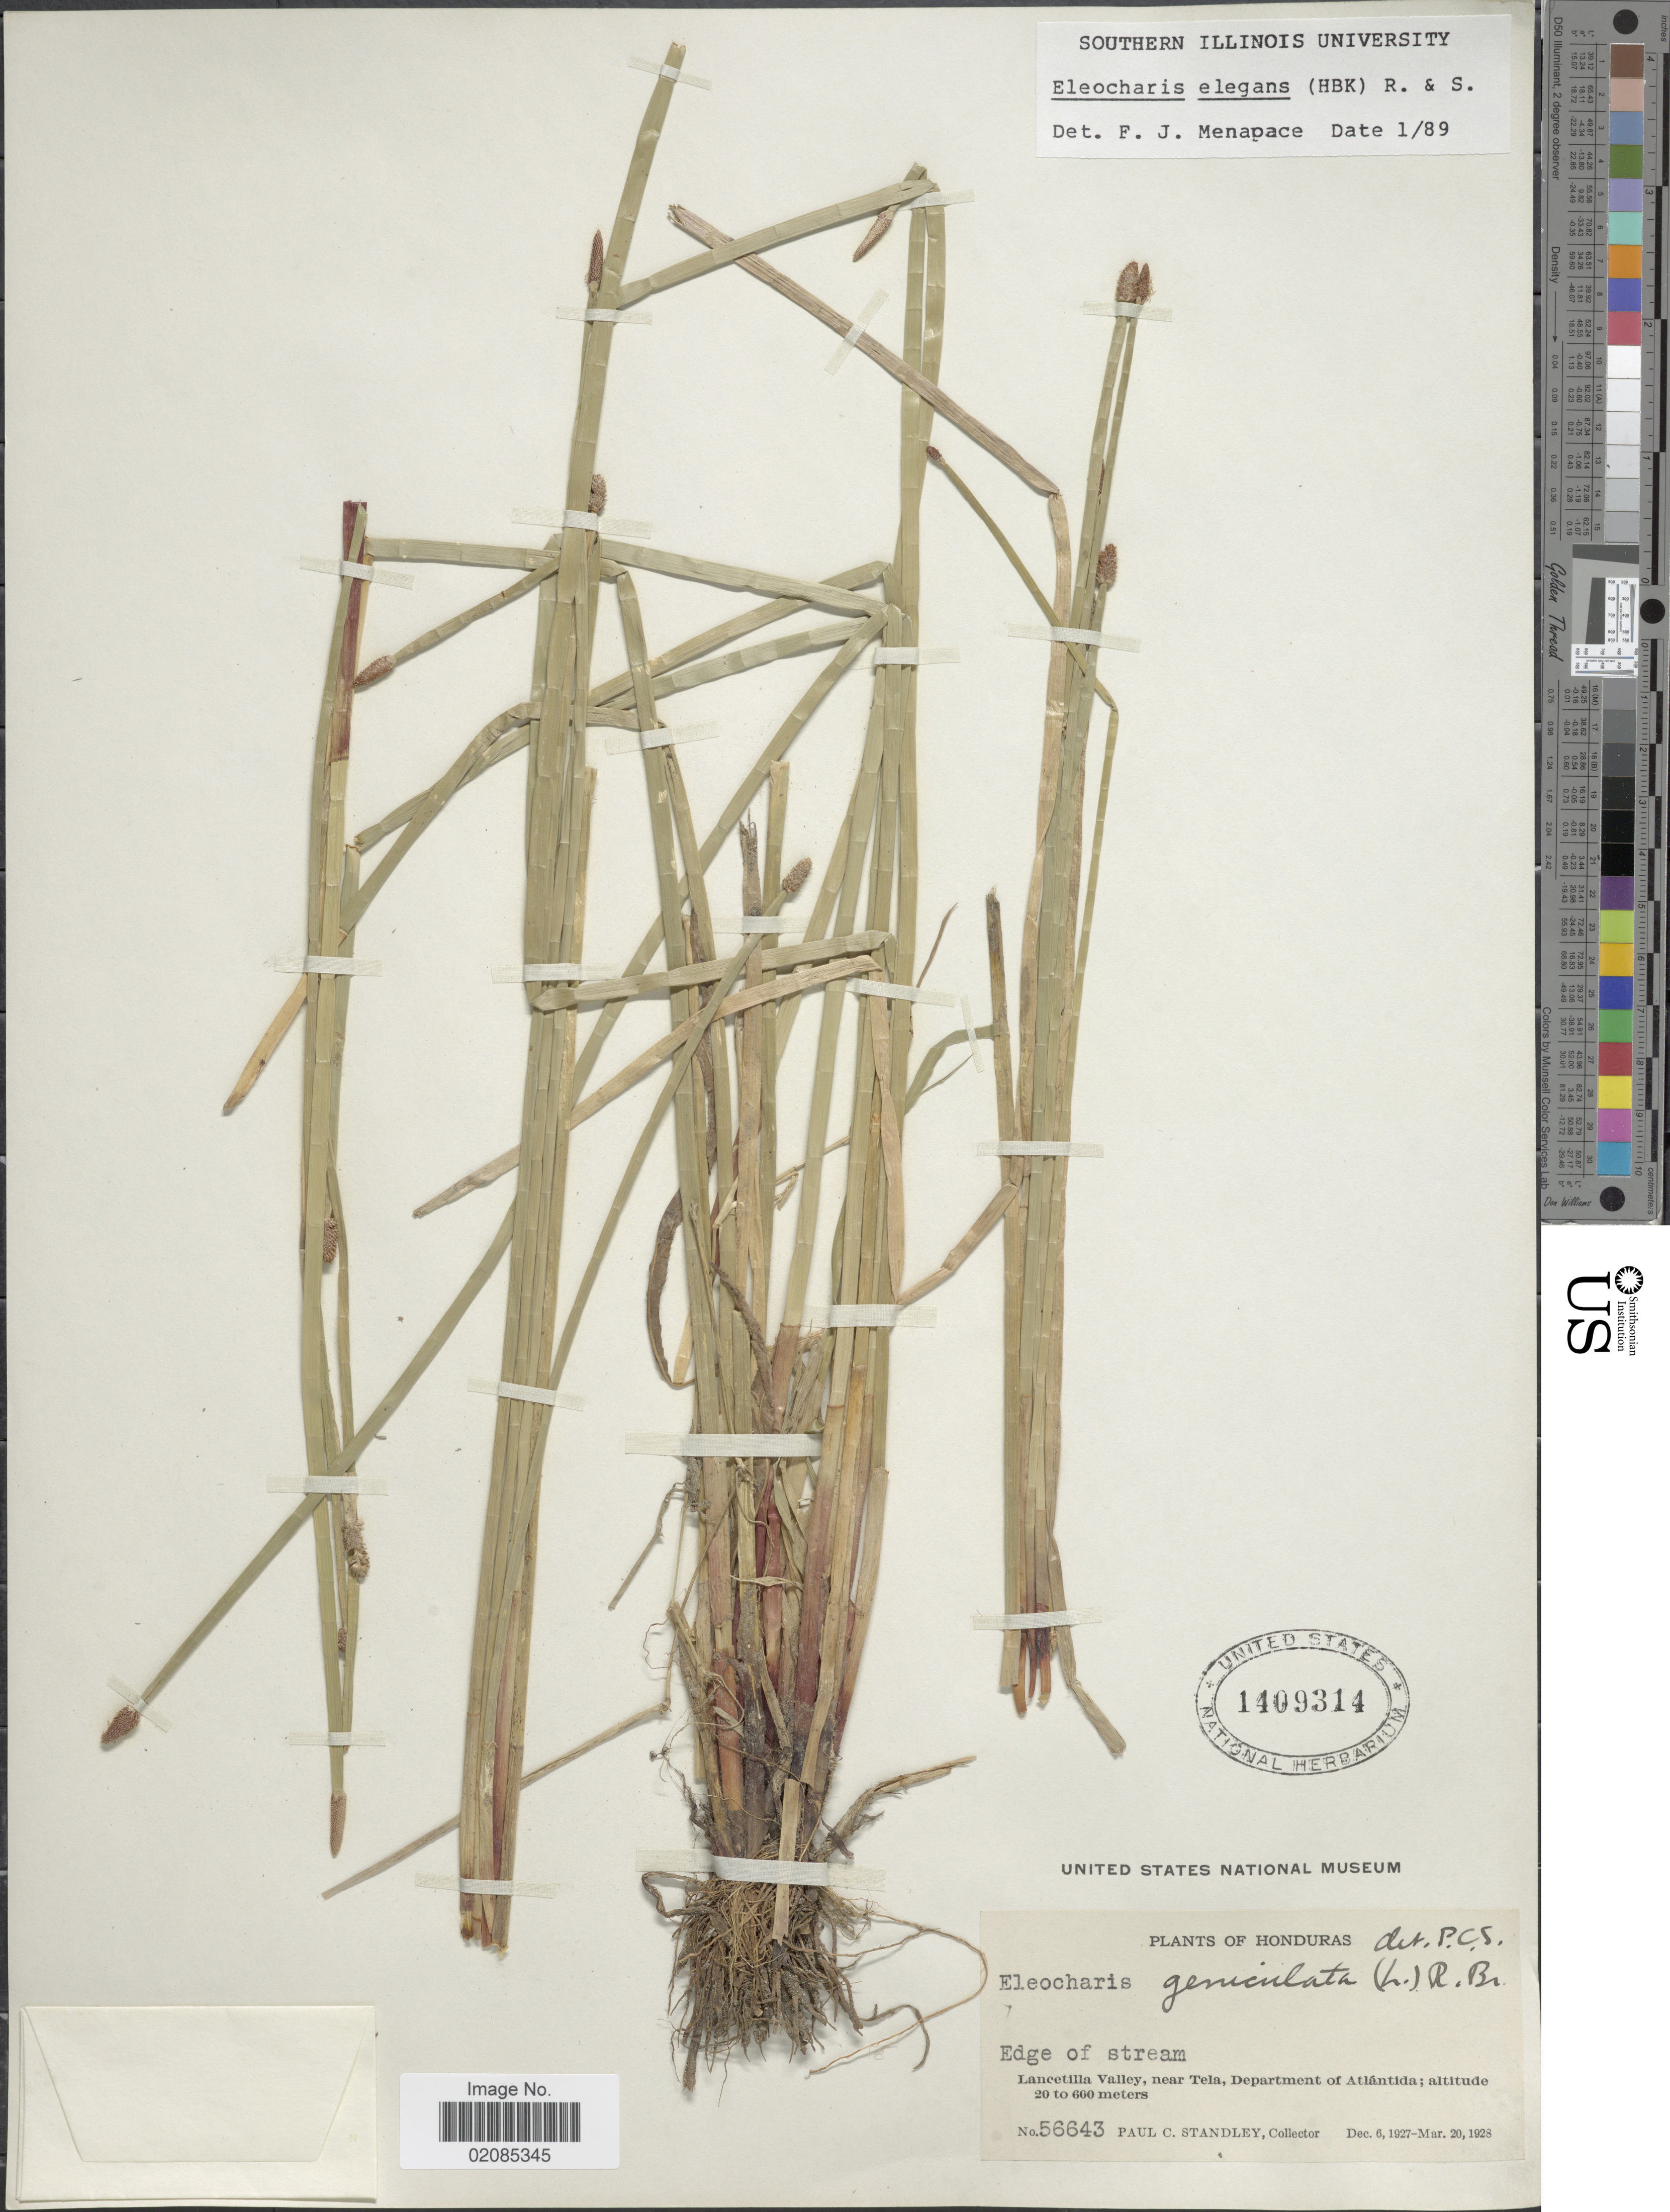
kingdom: Plantae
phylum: Tracheophyta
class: Liliopsida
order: Poales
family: Cyperaceae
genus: Eleocharis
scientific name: Eleocharis elegans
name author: (Kunth) Roem. & Schult.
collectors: P. C. Standley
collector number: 56643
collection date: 1927-12-06/1928-03-20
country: Honduras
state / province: Atlántida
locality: Lancetilla Valley, near Tela, Department of Atlantida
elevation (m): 20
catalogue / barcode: US 1409314